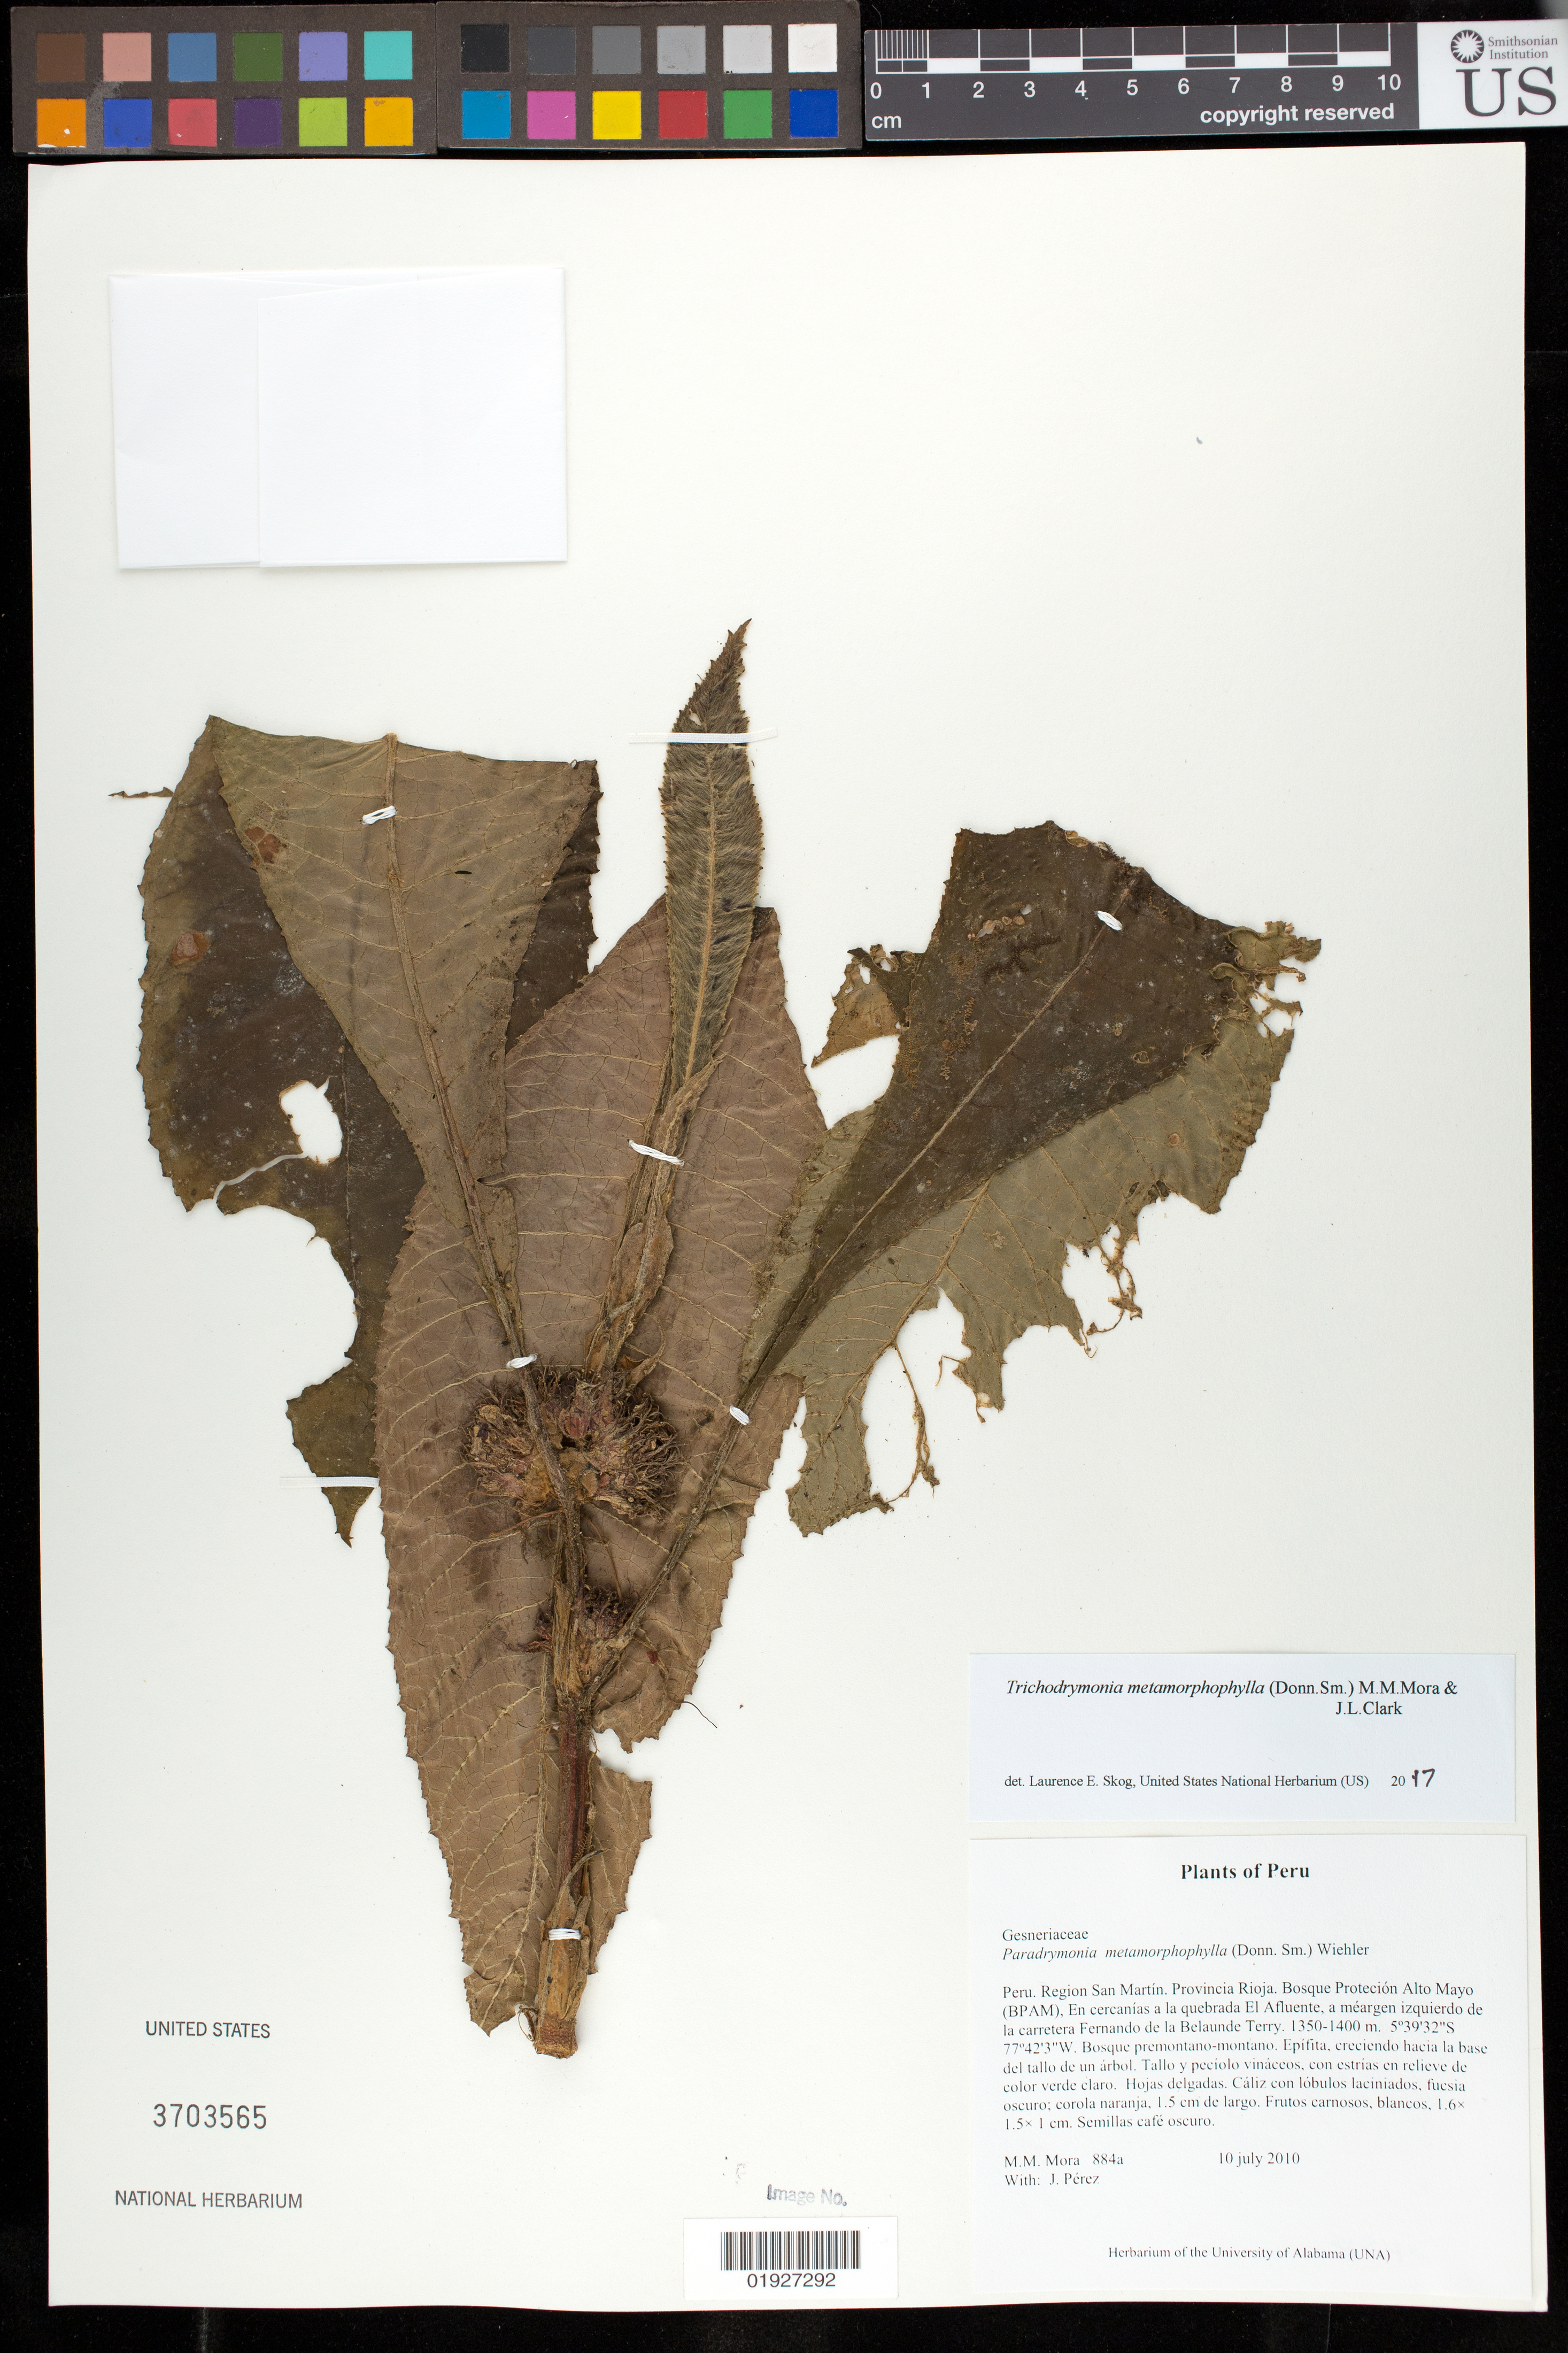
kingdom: Plantae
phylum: Tracheophyta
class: Magnoliopsida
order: Lamiales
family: Gesneriaceae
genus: Trichodrymonia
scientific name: Trichodrymonia metamorphophylla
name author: (Donn. Sm.) M.M. Mora & J.L. Clark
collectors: M. M. Mora & J. Perez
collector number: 884a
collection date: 2010-07-10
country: Peru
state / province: San Martín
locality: Provincia Rioja. Bosque Protecion Alto Mayo (BPAM). En ceranias a la quebrada El Alfuente, a meargen izquierdo de la carretera Fernando de la Belaunde Terry.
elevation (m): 1350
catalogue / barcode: US 3703565